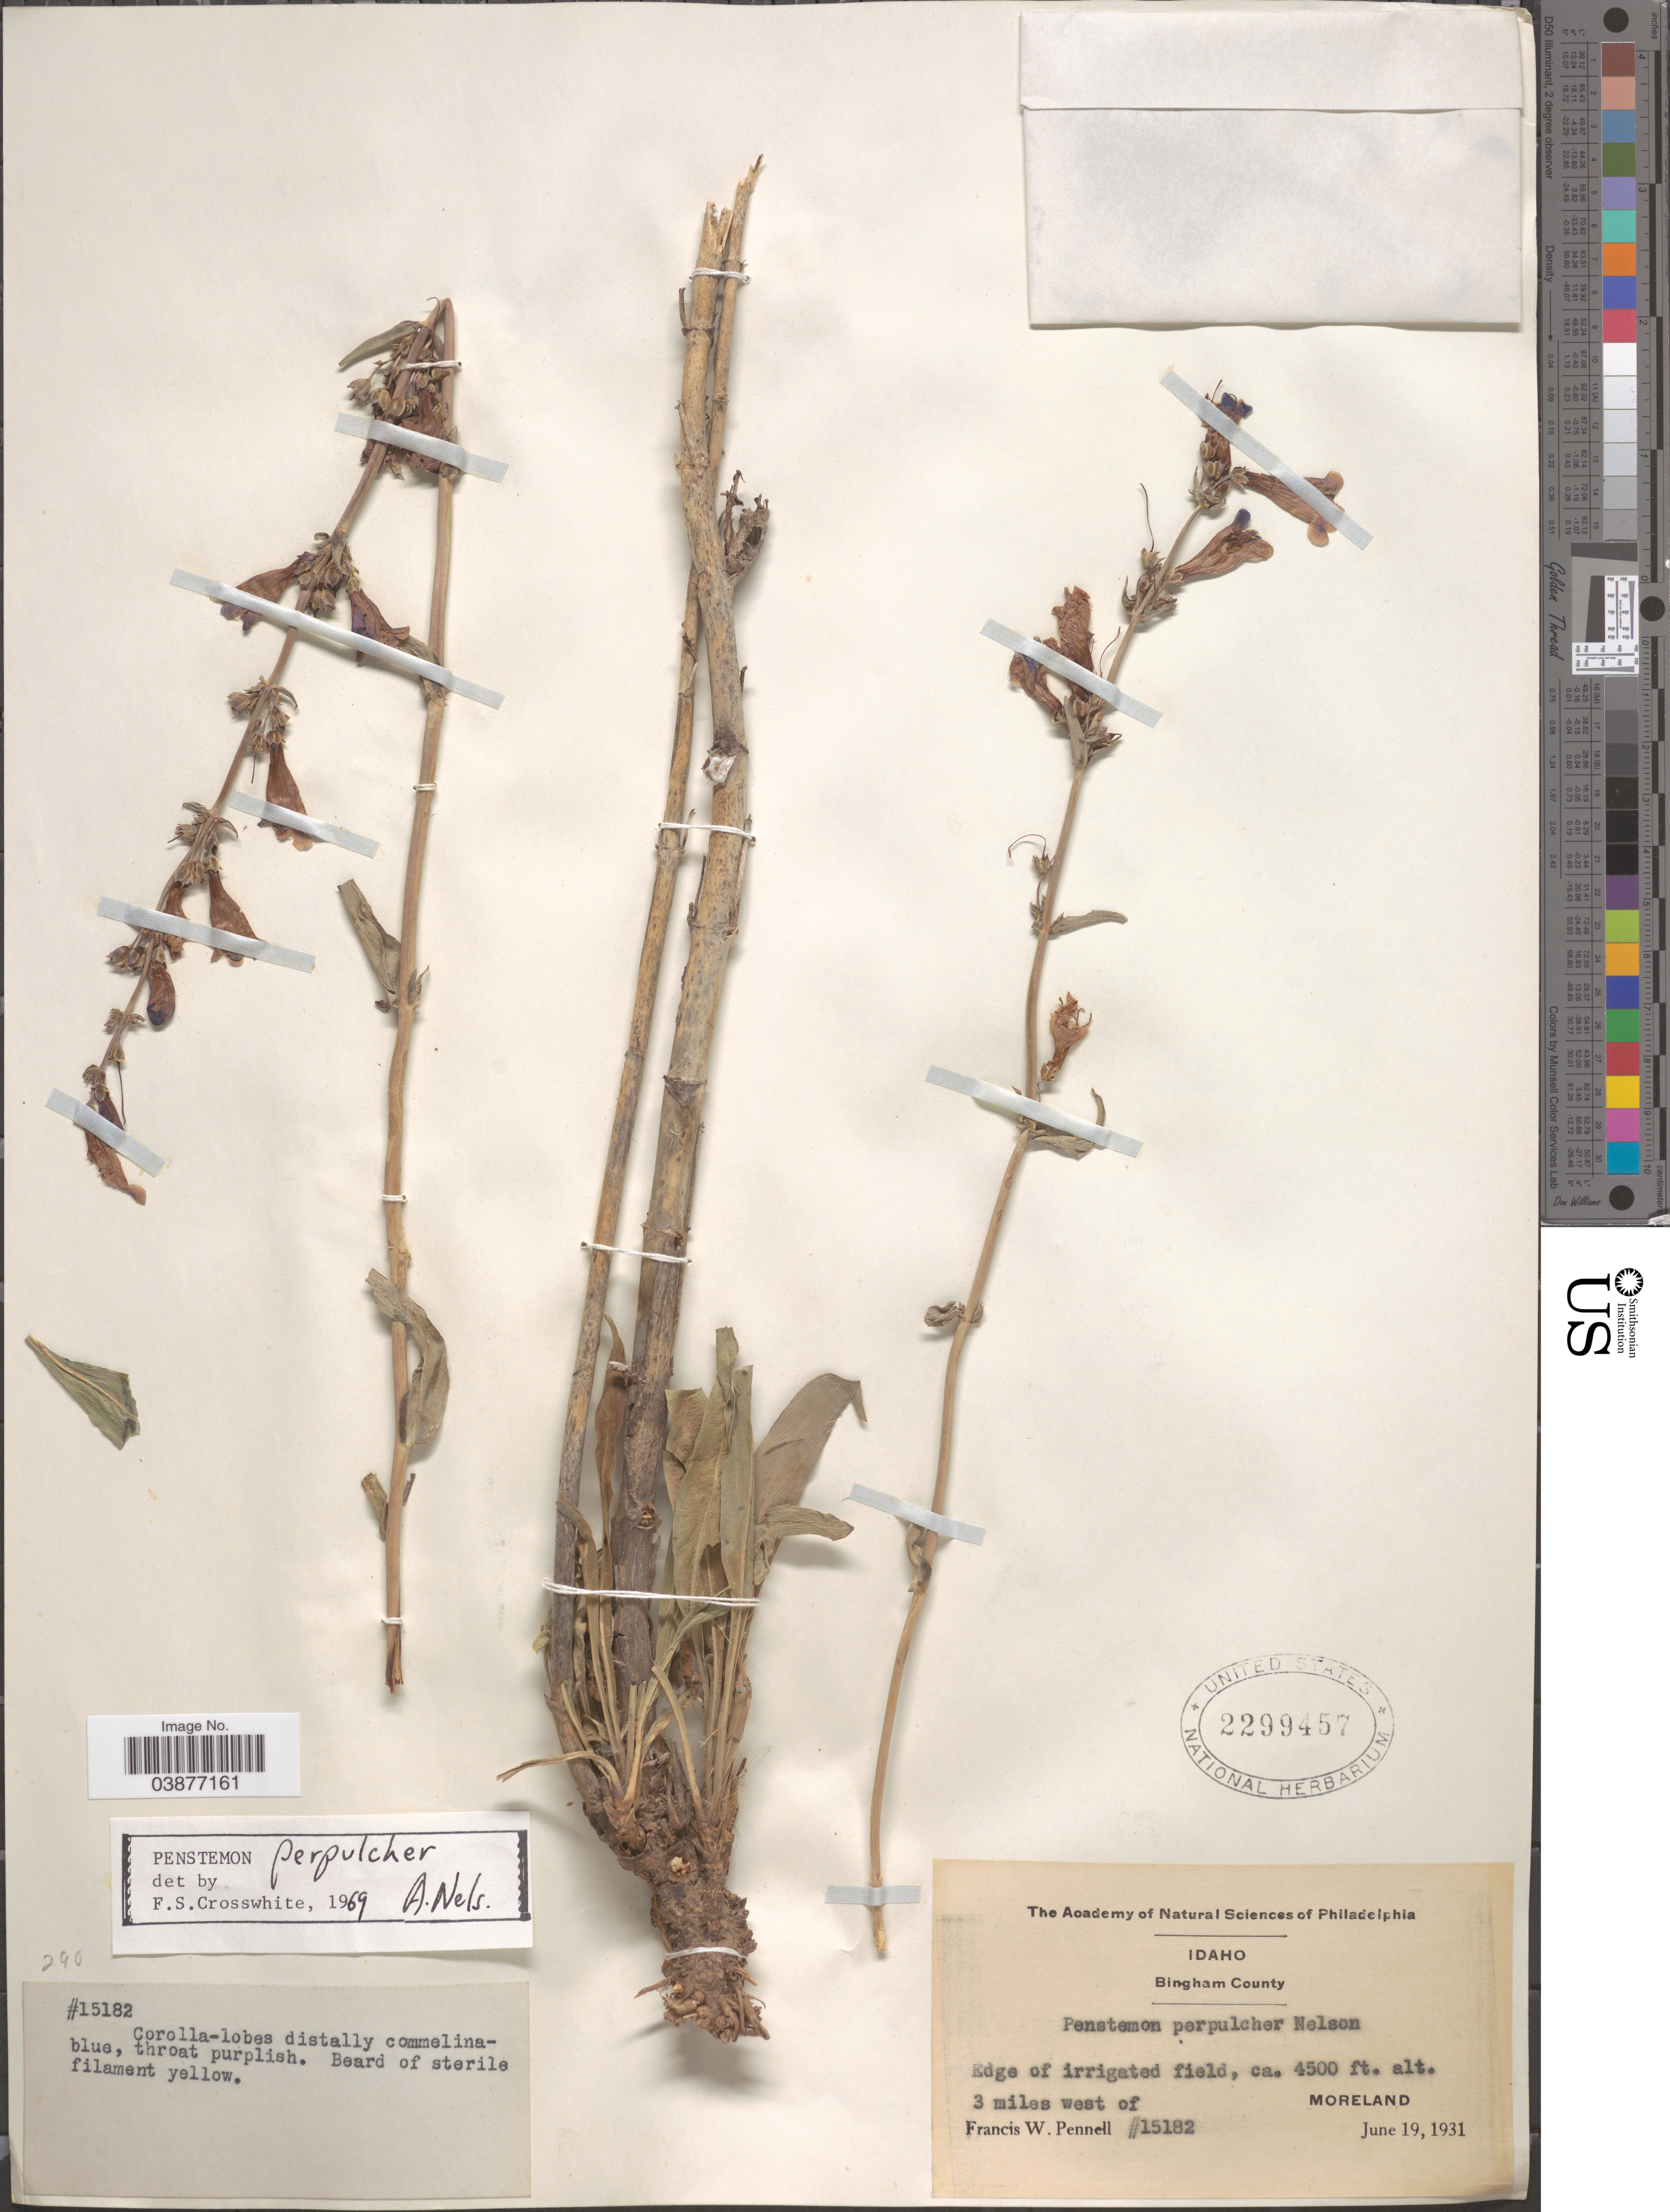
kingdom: Plantae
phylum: Tracheophyta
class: Magnoliopsida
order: Lamiales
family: Plantaginaceae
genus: Penstemon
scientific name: Penstemon perpulcher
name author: A. Nelson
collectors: F. W. Pennell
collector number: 15182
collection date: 1931-06-19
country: United States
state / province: Idaho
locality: Bingham County. Edge of irritated field. 3 miles west of Moreland.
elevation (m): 1372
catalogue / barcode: US 2299457